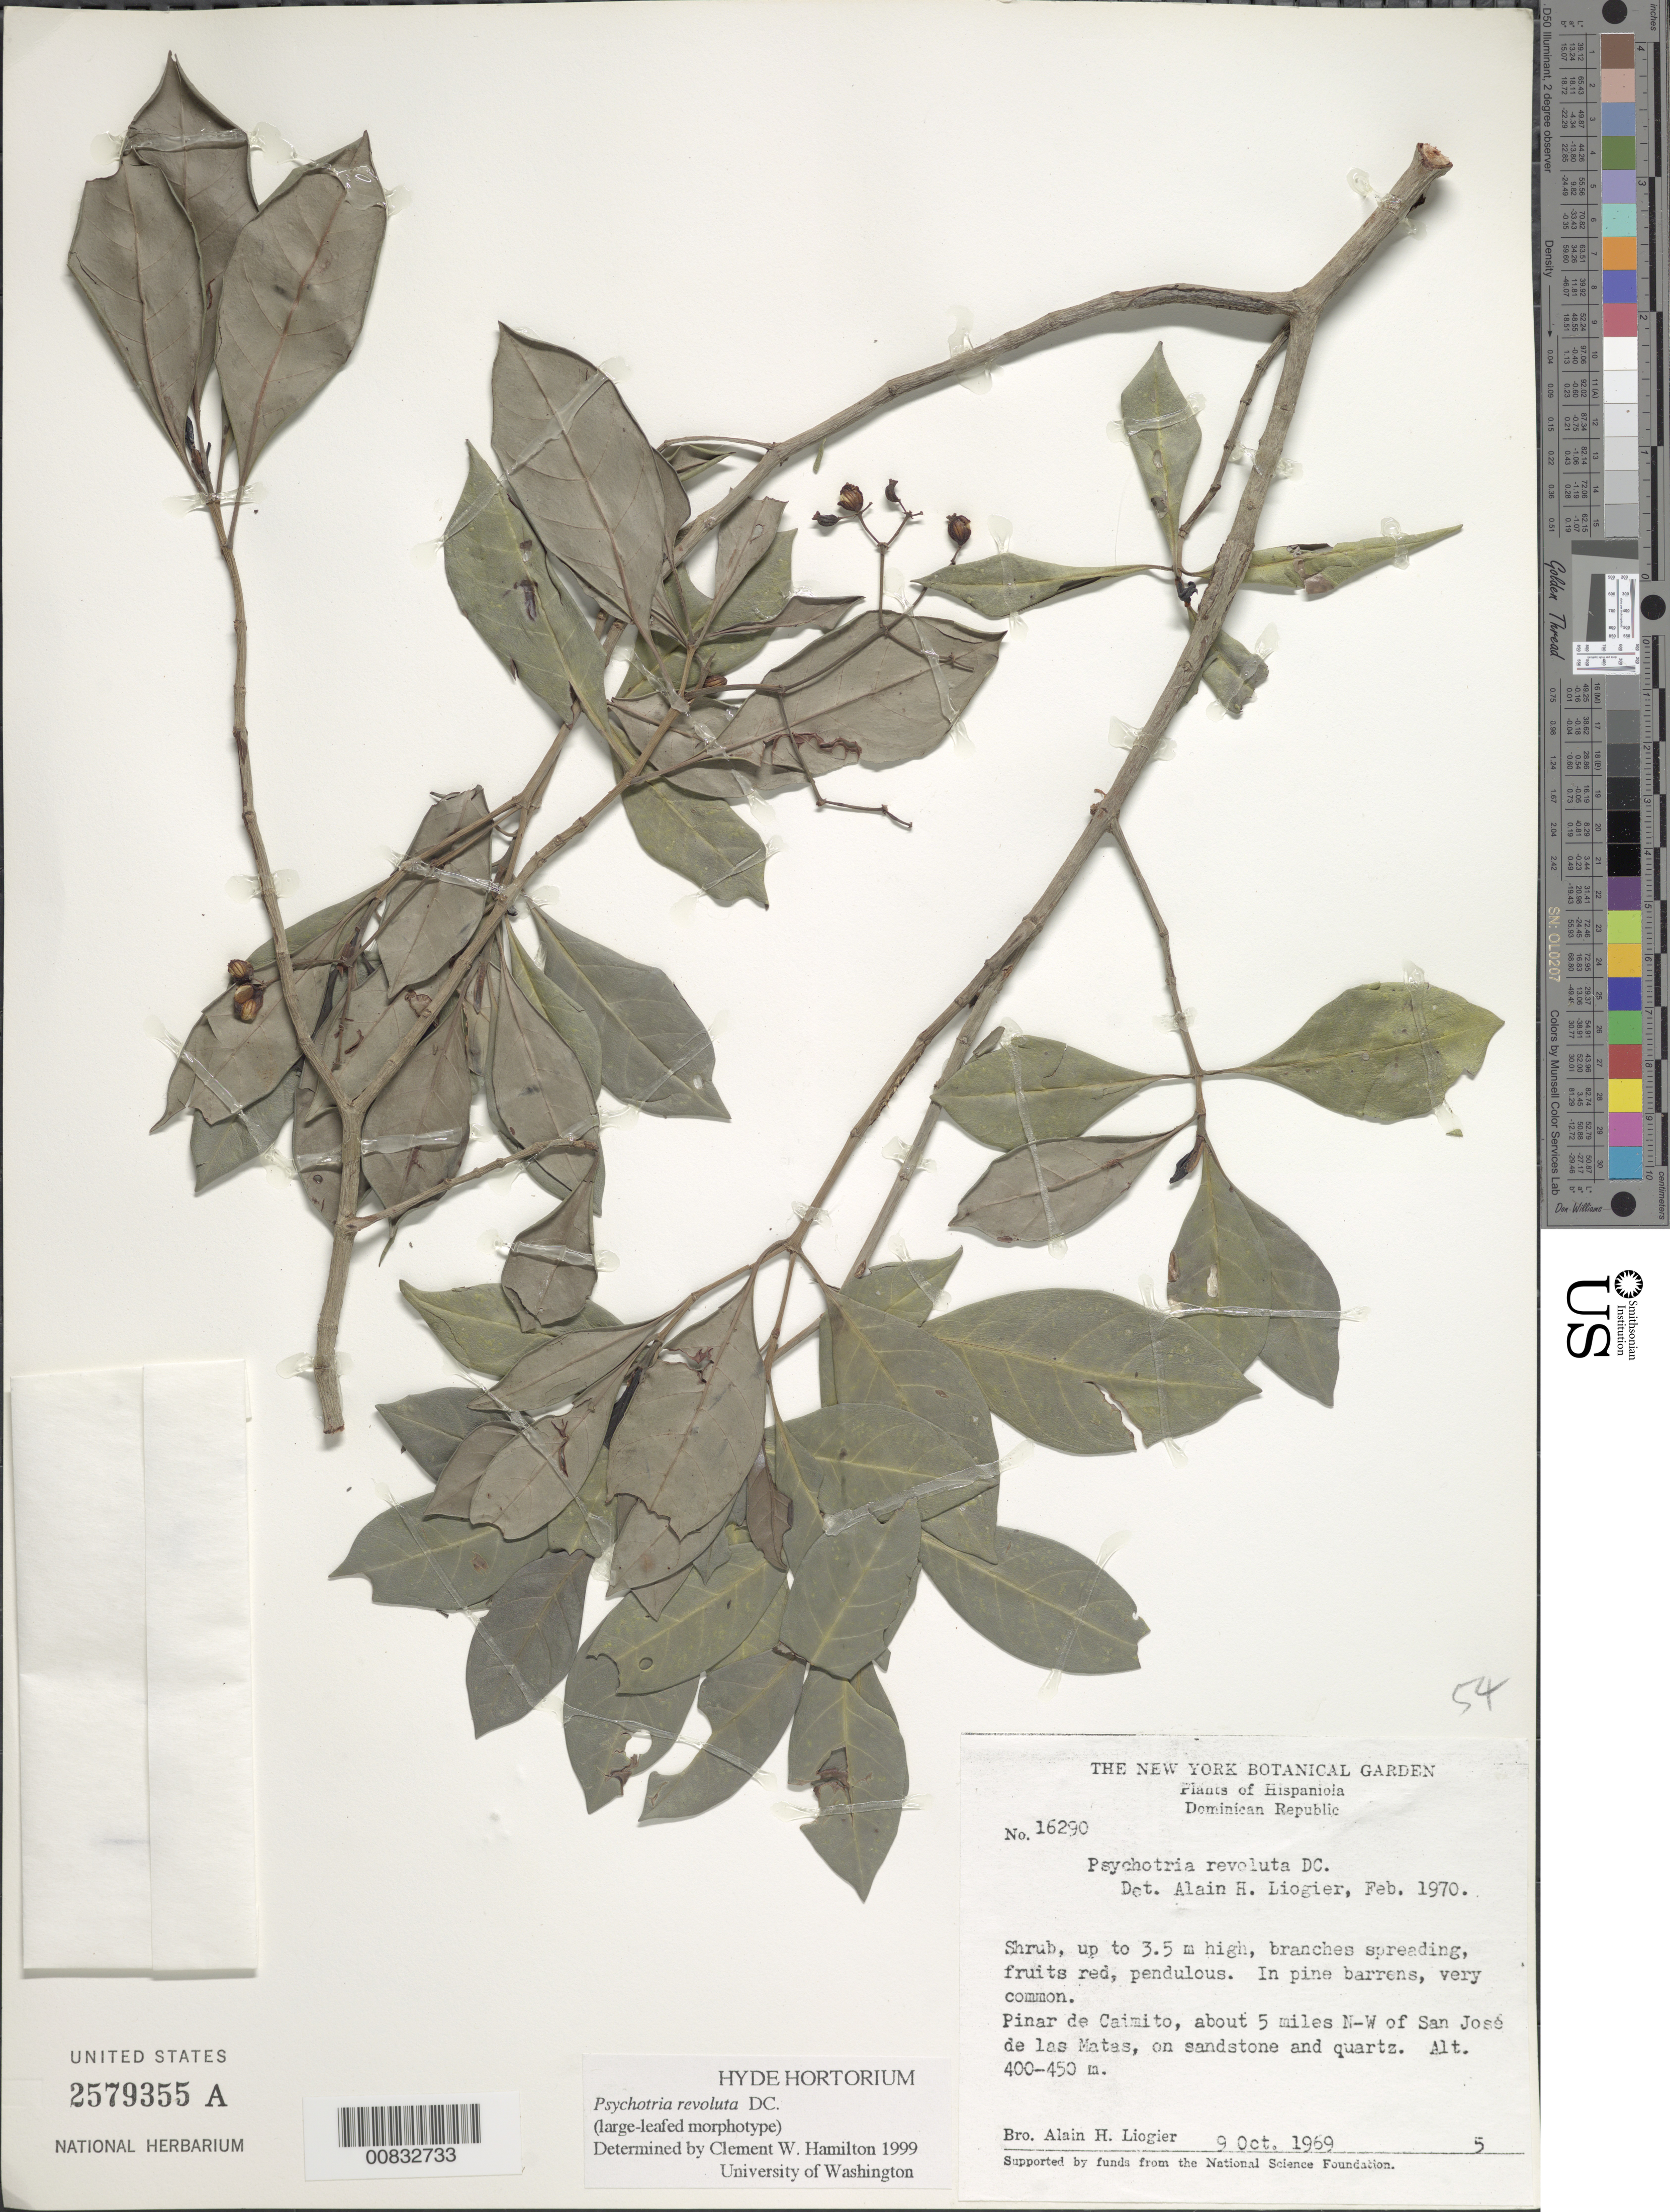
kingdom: Plantae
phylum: Tracheophyta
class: Magnoliopsida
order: Gentianales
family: Rubiaceae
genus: Psychotria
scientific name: Psychotria revoluta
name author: DC.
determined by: Hamilton, C. W.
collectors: A. H. Liogier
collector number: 16290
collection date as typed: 09 Oct 1969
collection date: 1969-10-09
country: Dominican Republic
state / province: Santiago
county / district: San José de las Matas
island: Hispaniola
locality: Pinar de Caimito, about 5 miles NW of San José de las Matas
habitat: On sandstone and quartz in pine barrens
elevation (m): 400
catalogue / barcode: US 2579355